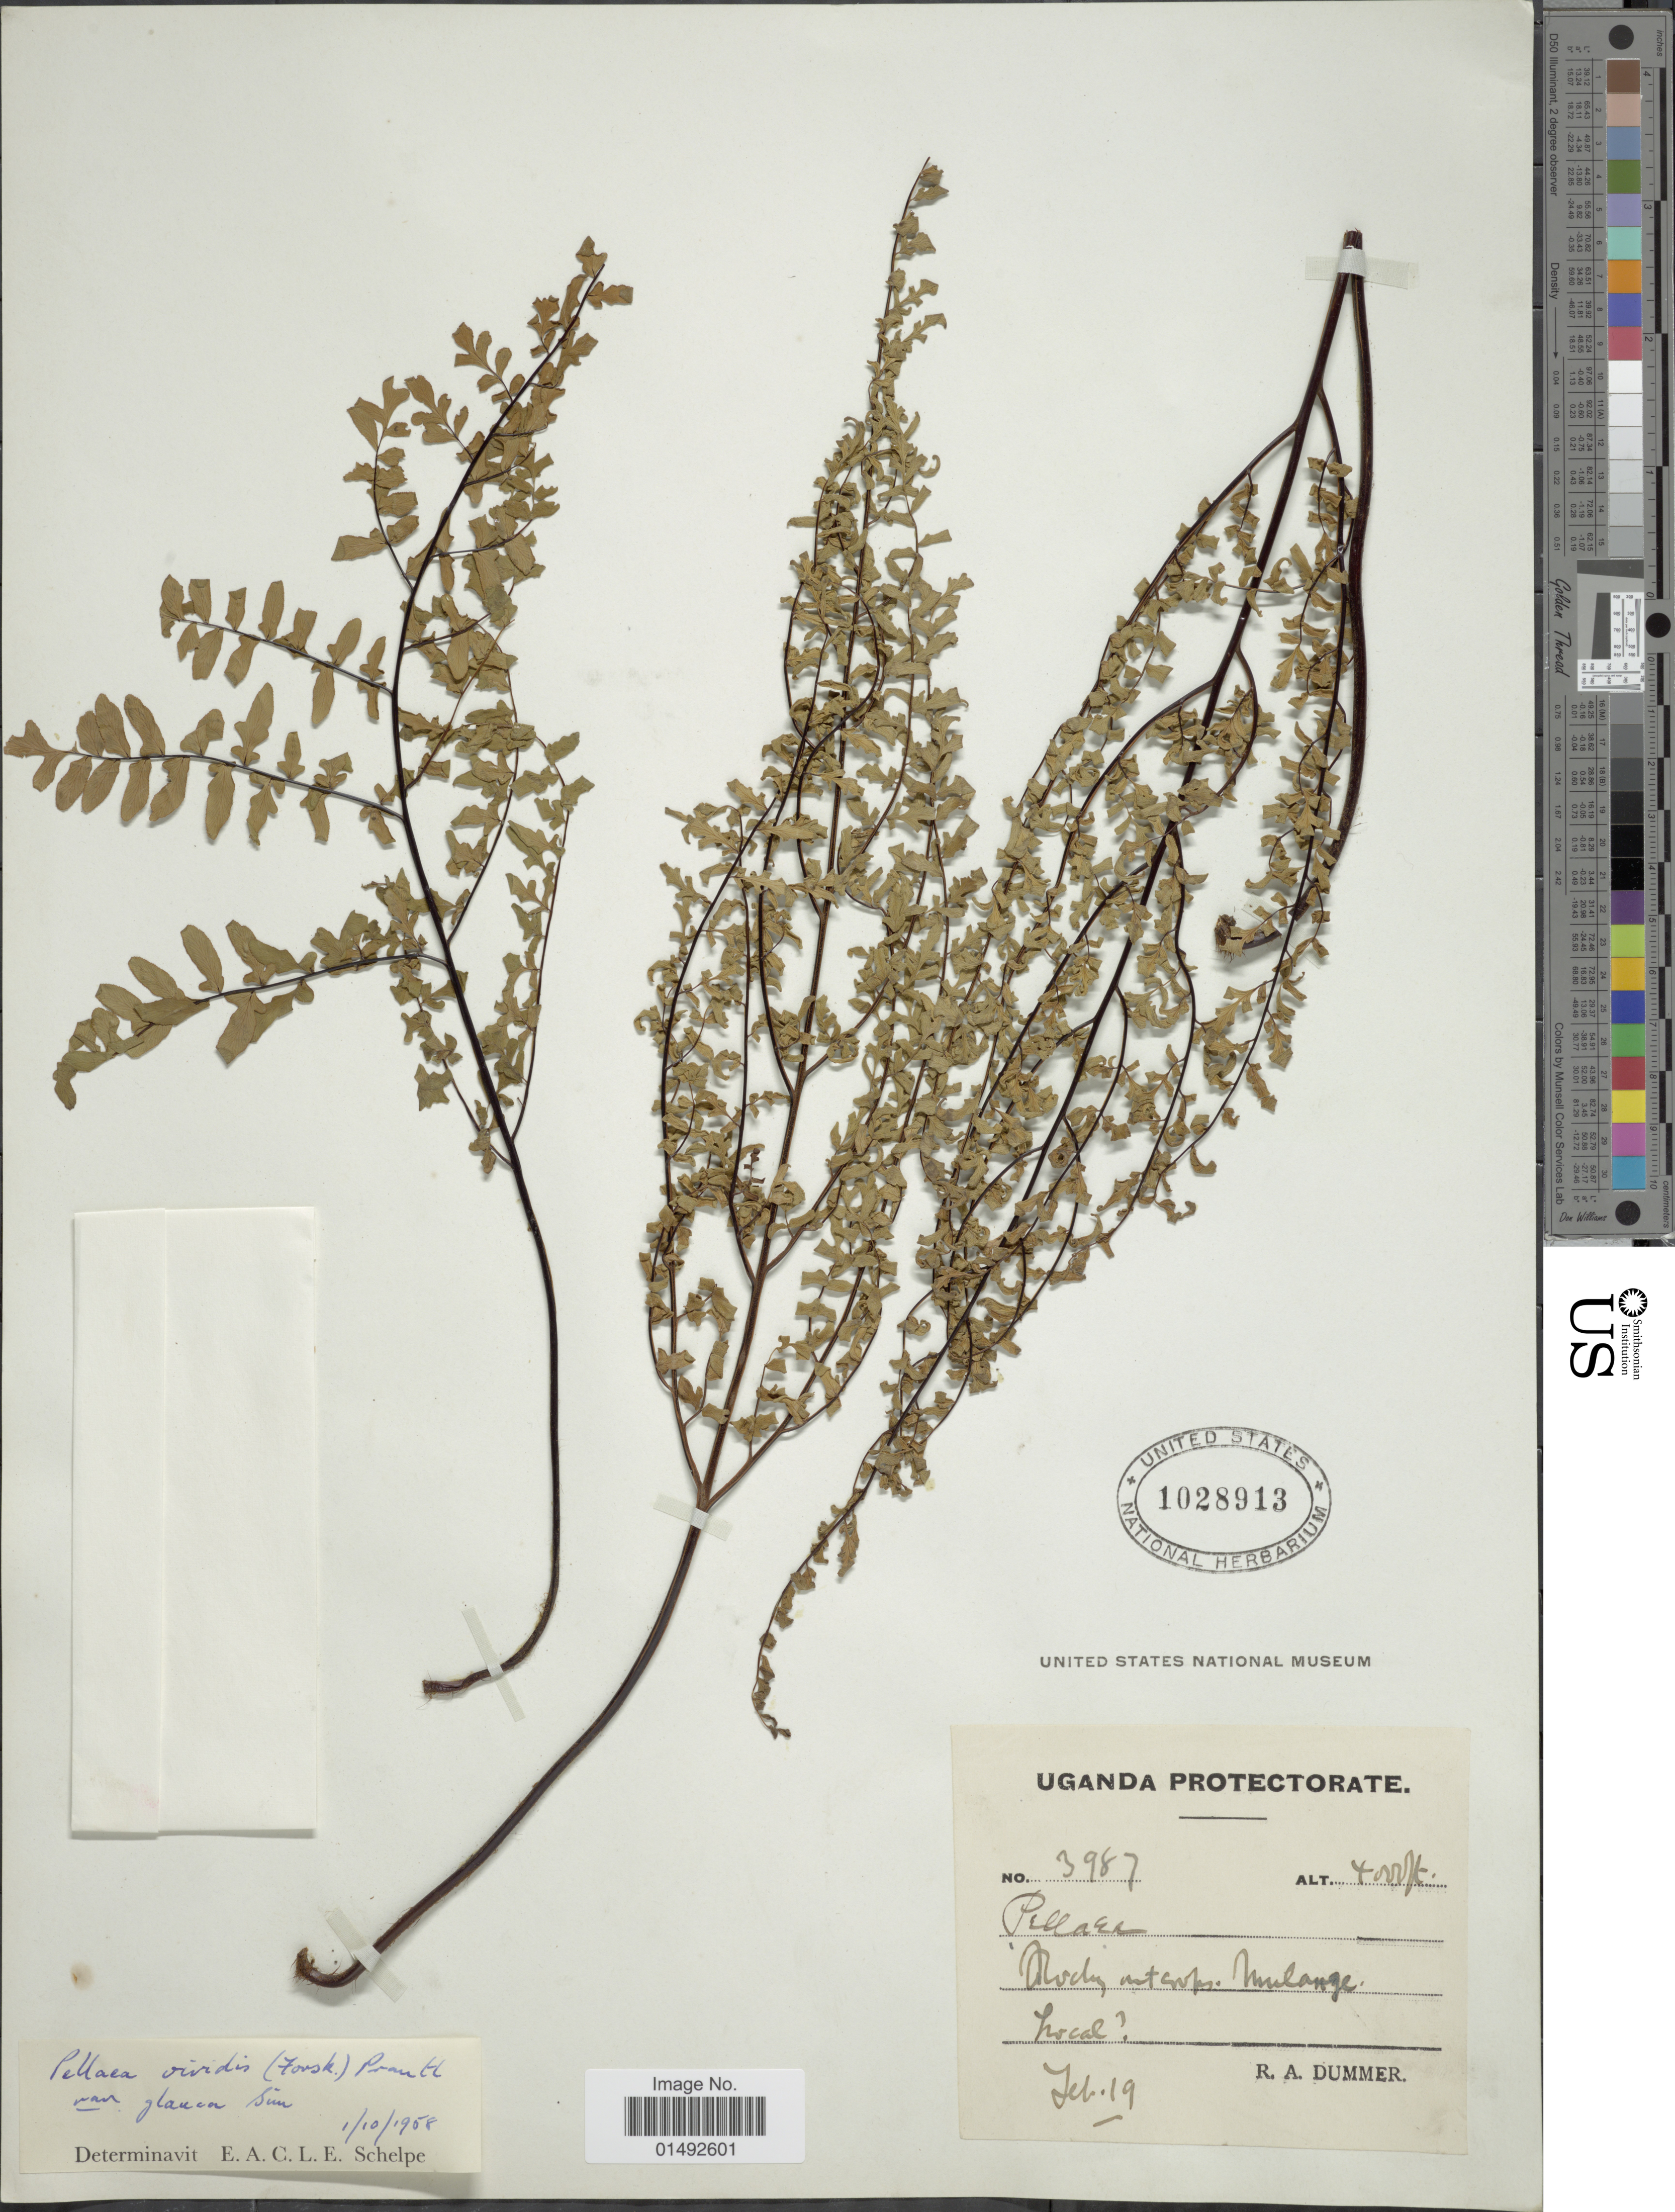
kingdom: Plantae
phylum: Tracheophyta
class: Polypodiopsida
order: Polypodiales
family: Pteridaceae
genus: Pellaea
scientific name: Pellaea viridis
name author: (Forssk.) Prantl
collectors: R. Dümmer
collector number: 3987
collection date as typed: Transcribed d/m/y: /2/19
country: Uganda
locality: Rocky outcrops, Mulange.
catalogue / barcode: US 1028913